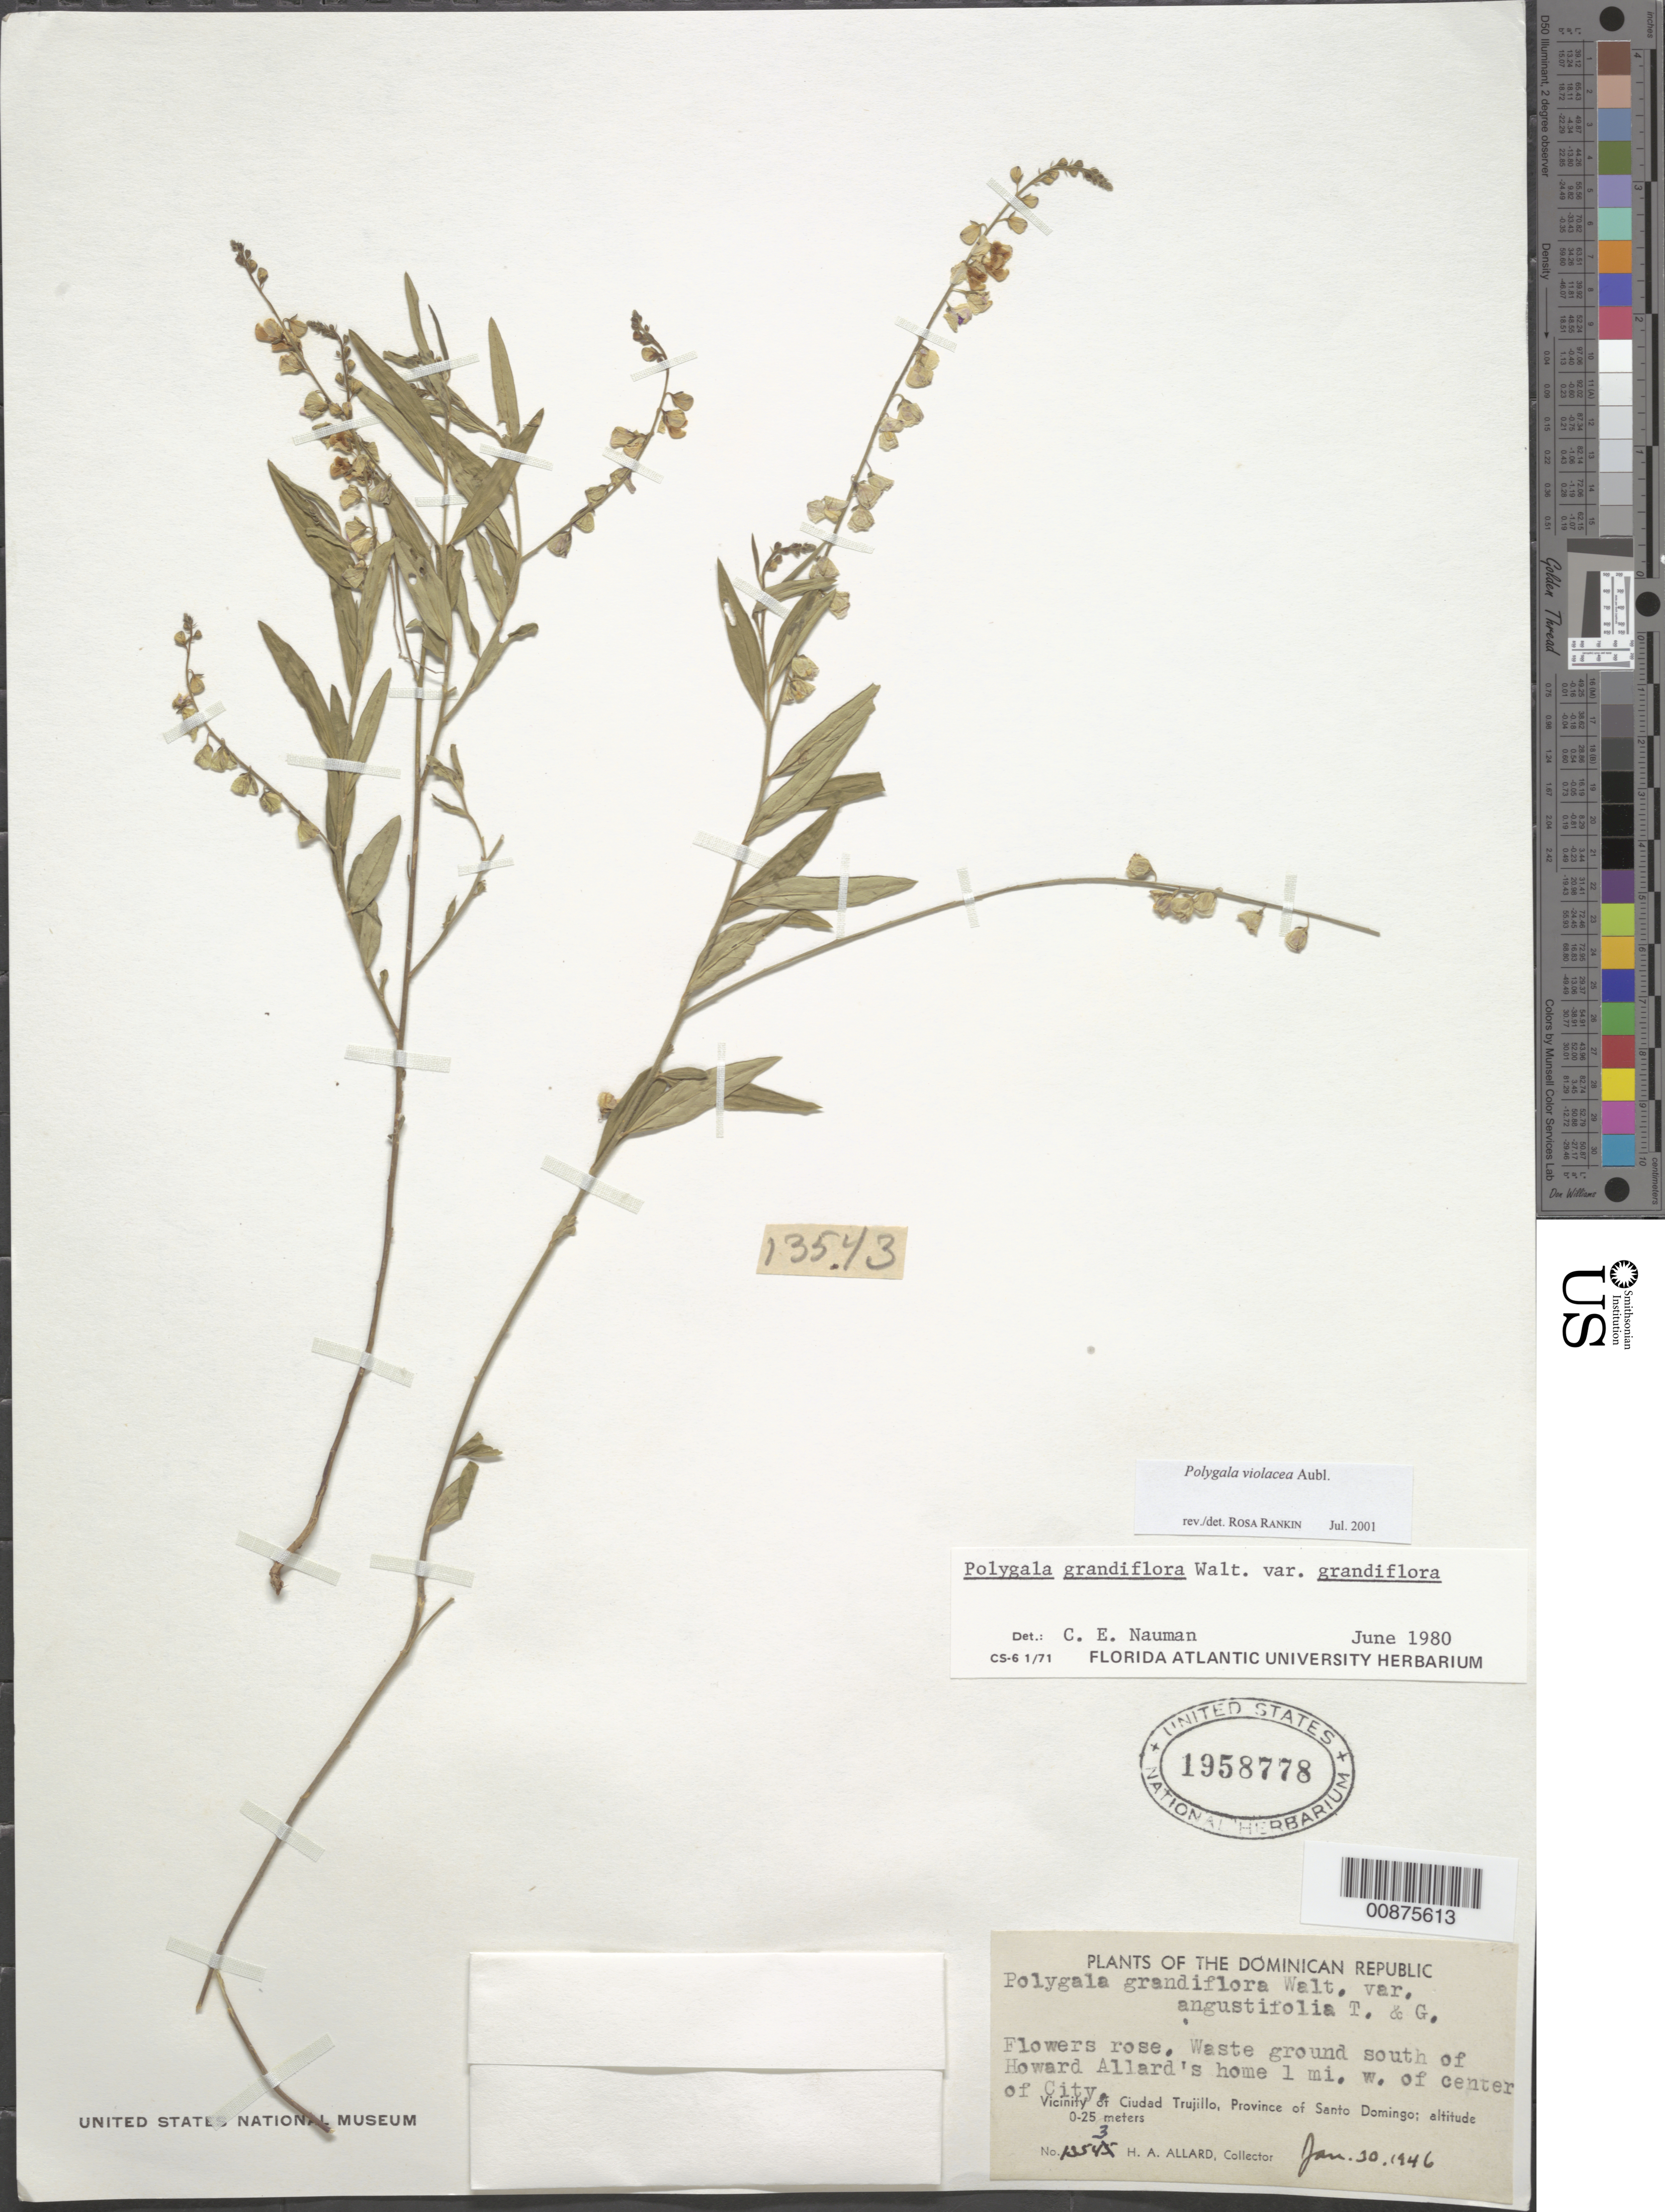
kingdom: Plantae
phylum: Tracheophyta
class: Magnoliopsida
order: Fabales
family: Polygalaceae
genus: Asemeia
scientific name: Asemeia violacea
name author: (Aubl.) J.F.B. Pastore & J.R. Abbott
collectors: H. A. Allard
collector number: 13543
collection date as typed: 30 Jan 1946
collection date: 1946-01-30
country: Dominican Republic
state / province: Distrito Nacional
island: Hispaniola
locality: Vicinity of Santo Domingo City, S of Howard Allard's home, 1 mi. W of center of city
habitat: Waste ground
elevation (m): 0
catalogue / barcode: US 1958778